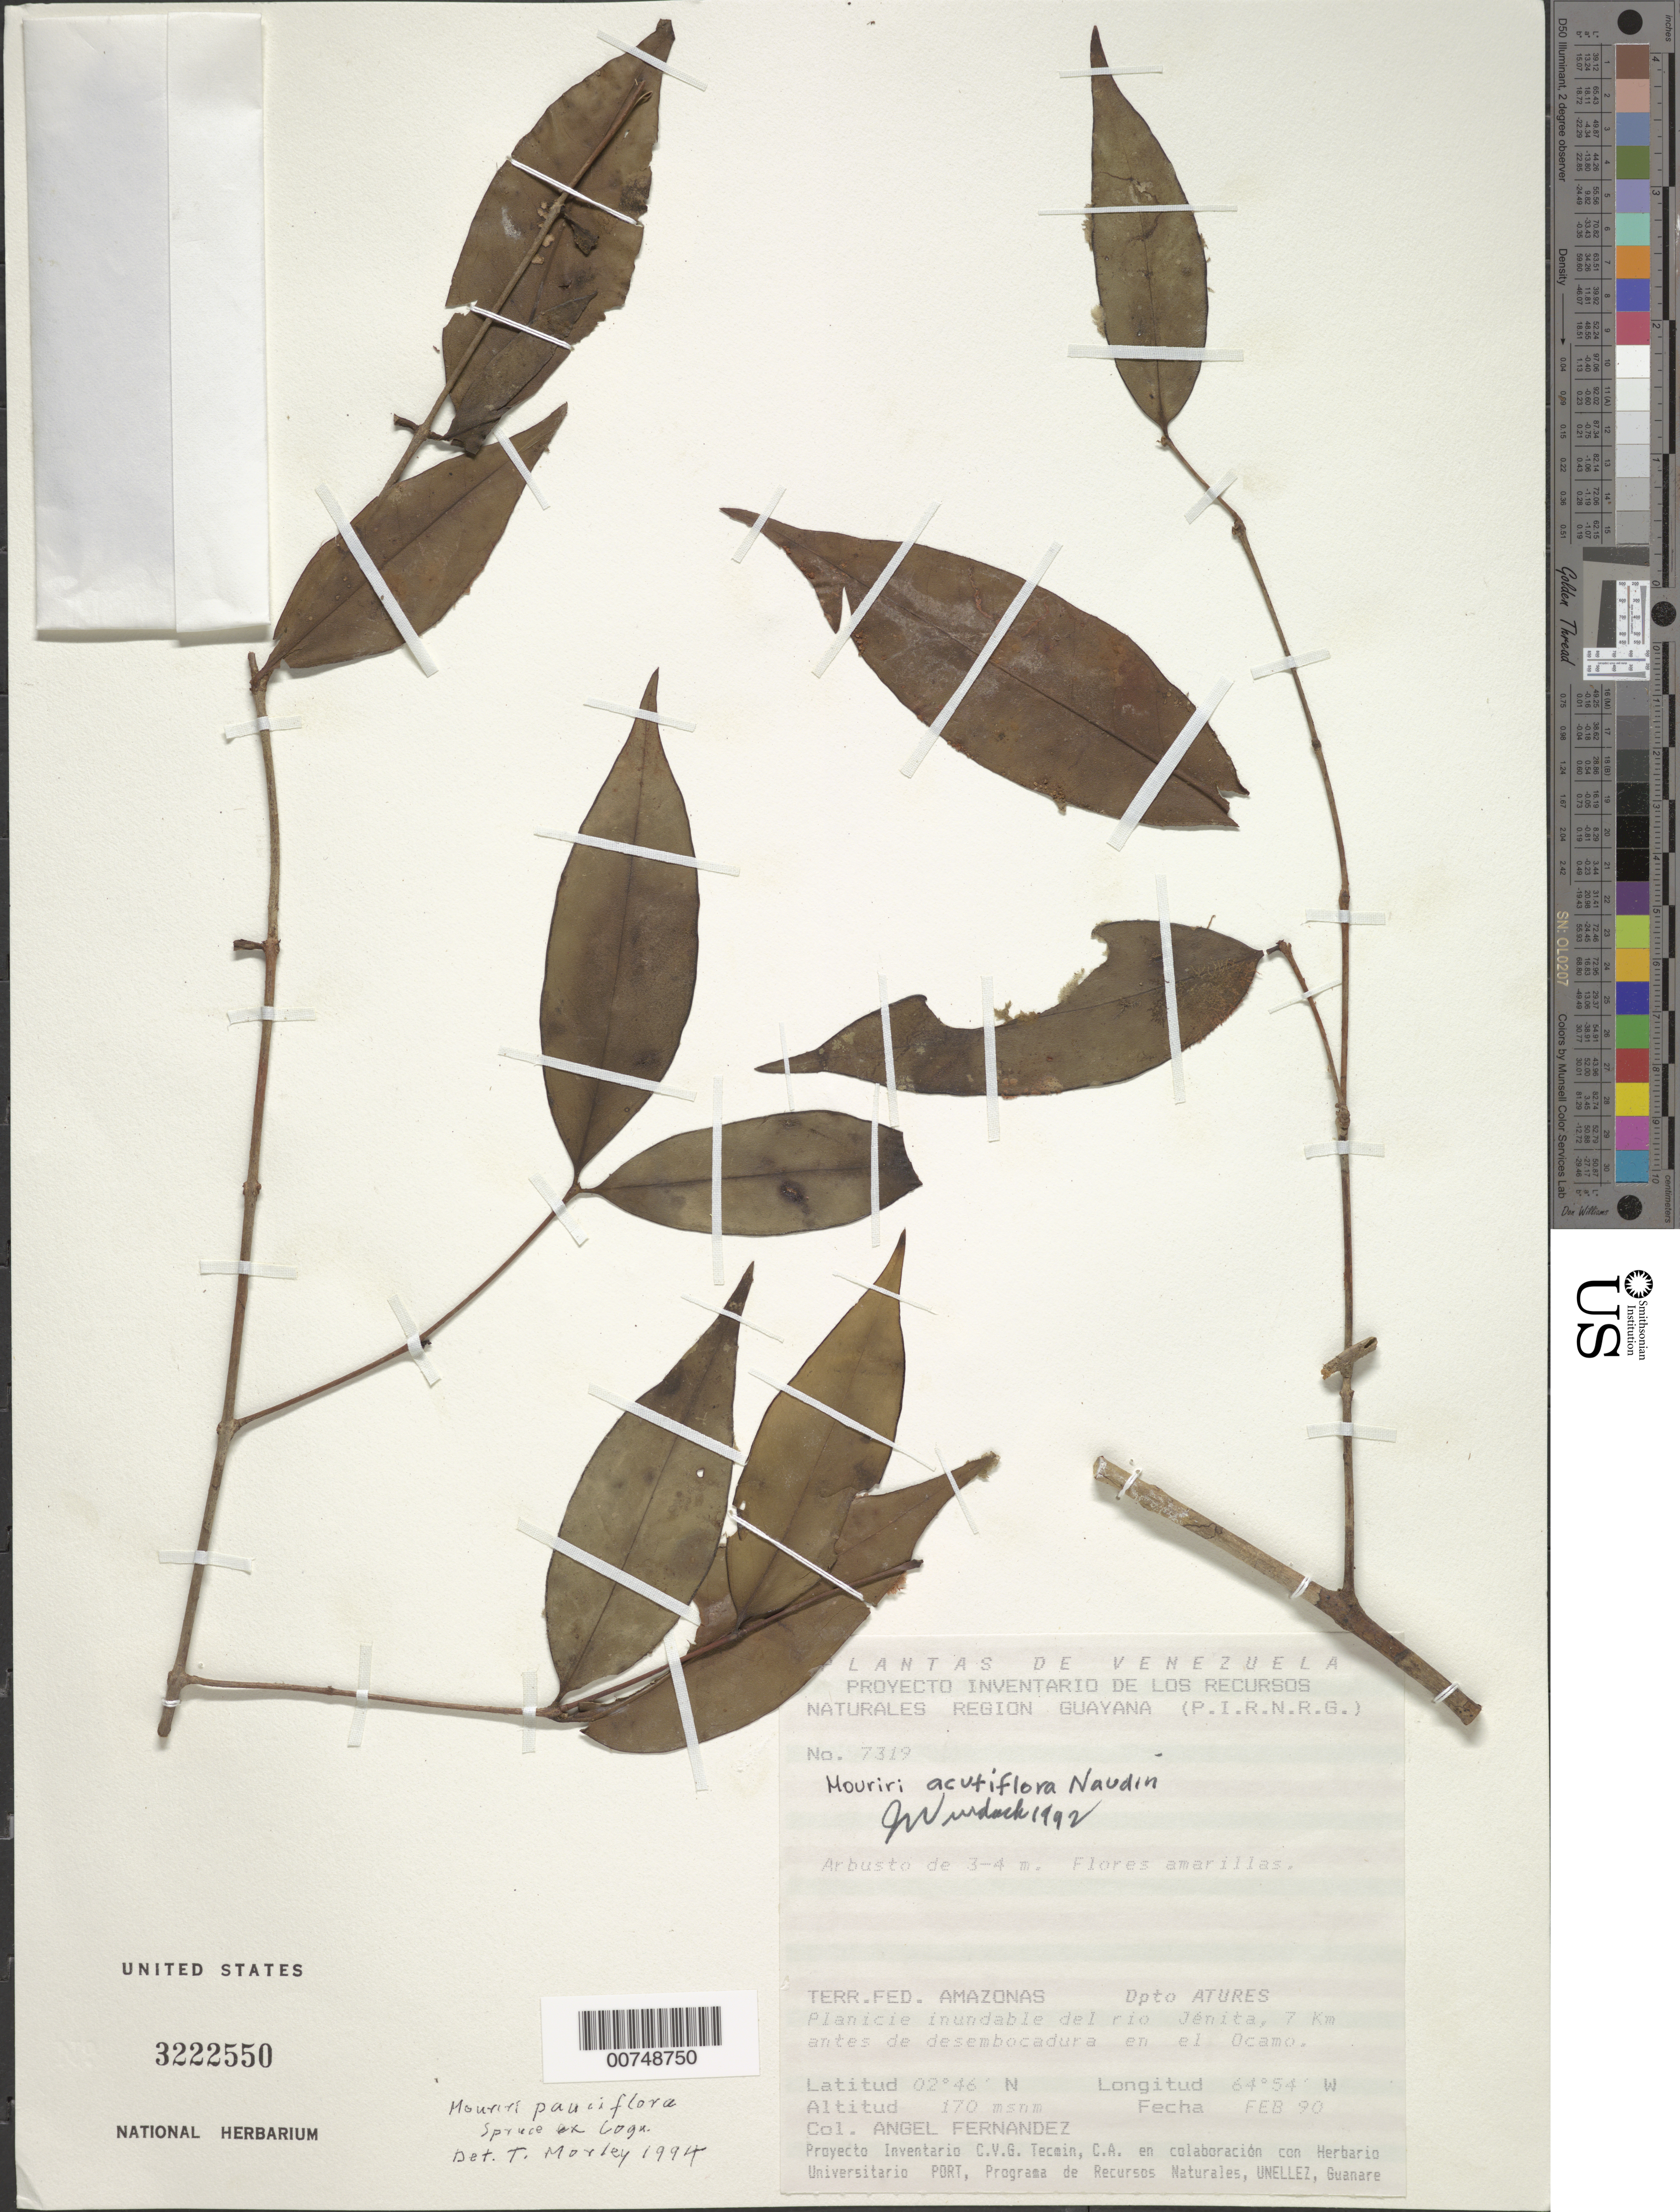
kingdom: Plantae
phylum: Tracheophyta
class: Magnoliopsida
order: Myrtales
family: Melastomataceae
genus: Mouriri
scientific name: Mouriri pauciflora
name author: Spruce ex Cogn.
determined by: Morley, T.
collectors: A. Fernández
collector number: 7319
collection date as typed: Feb-90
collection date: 1990-02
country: Venezuela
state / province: Amazonas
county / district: Atures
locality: Río Jenita, 7 km antes de desembocadura en el Río Ocamo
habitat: Planicie inundable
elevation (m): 170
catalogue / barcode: US 3222550